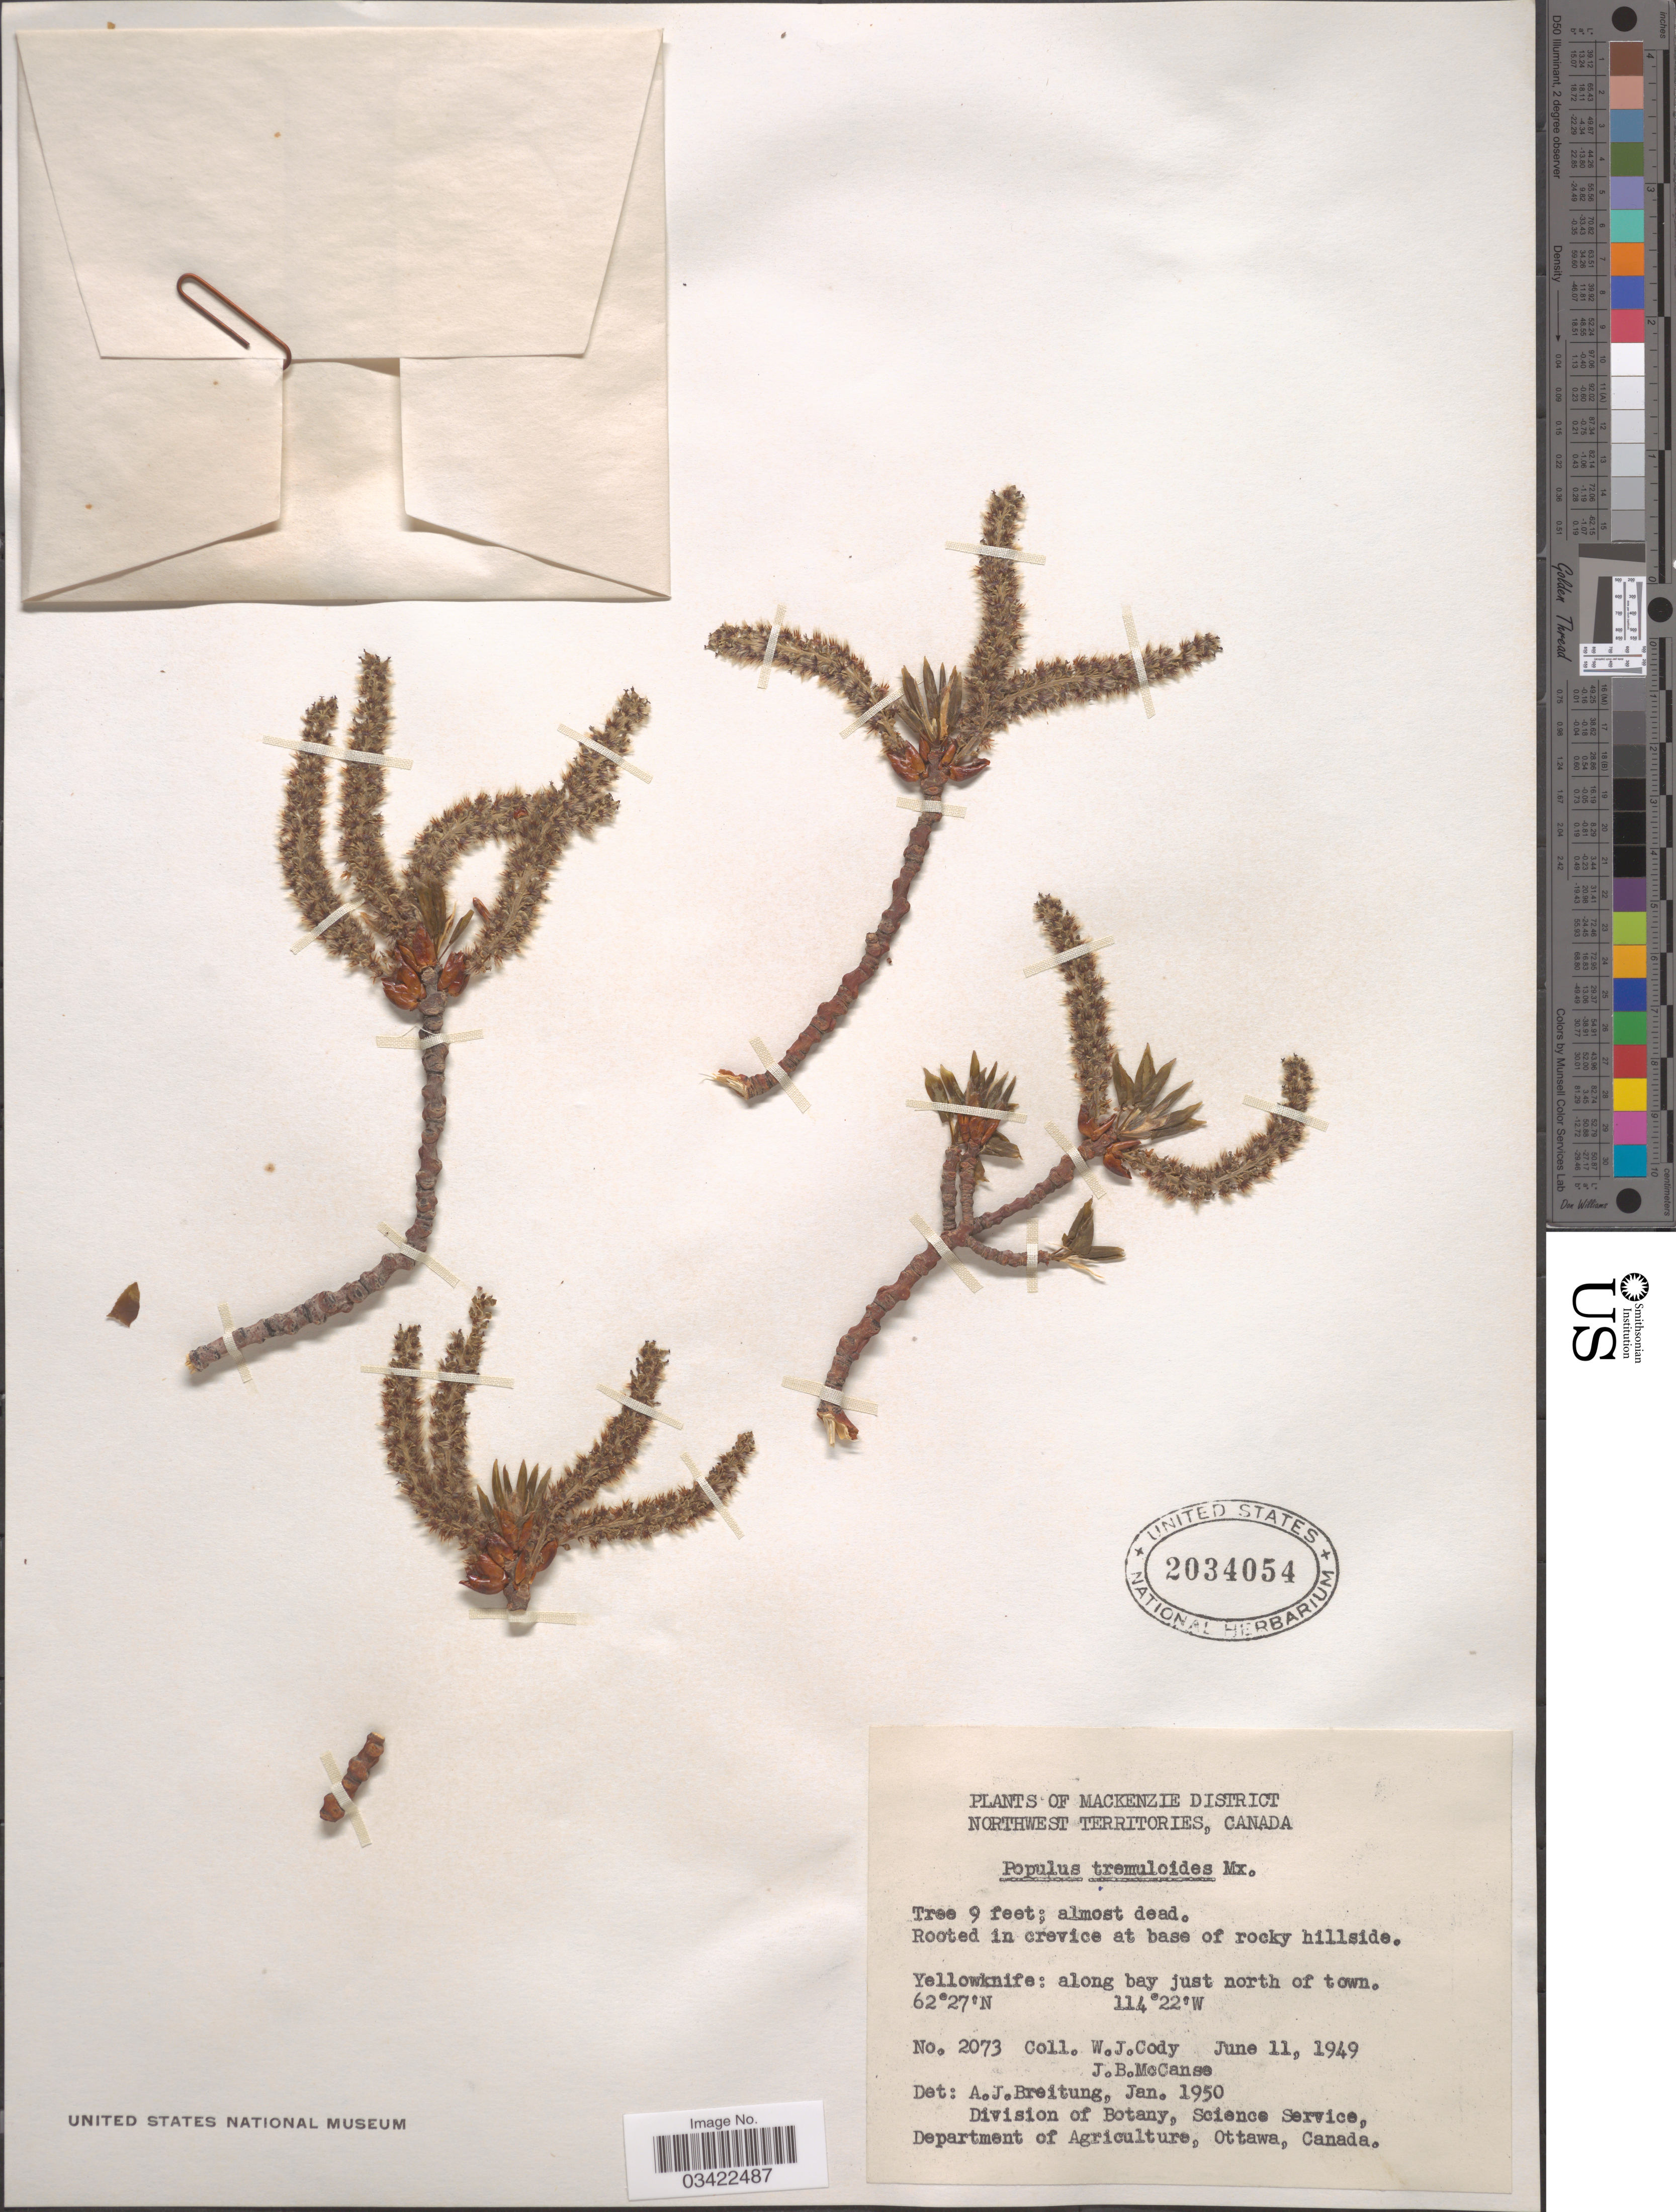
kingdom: Plantae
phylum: Tracheophyta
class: Magnoliopsida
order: Malpighiales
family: Salicaceae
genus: Populus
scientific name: Populus tremuloides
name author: Michx.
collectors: W. Cody & J. McCanse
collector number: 2073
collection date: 1949-06-11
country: Canada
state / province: Northwest Territories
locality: Mackenzie District. Yellowknife: along bay just north of town.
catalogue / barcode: US 2034054